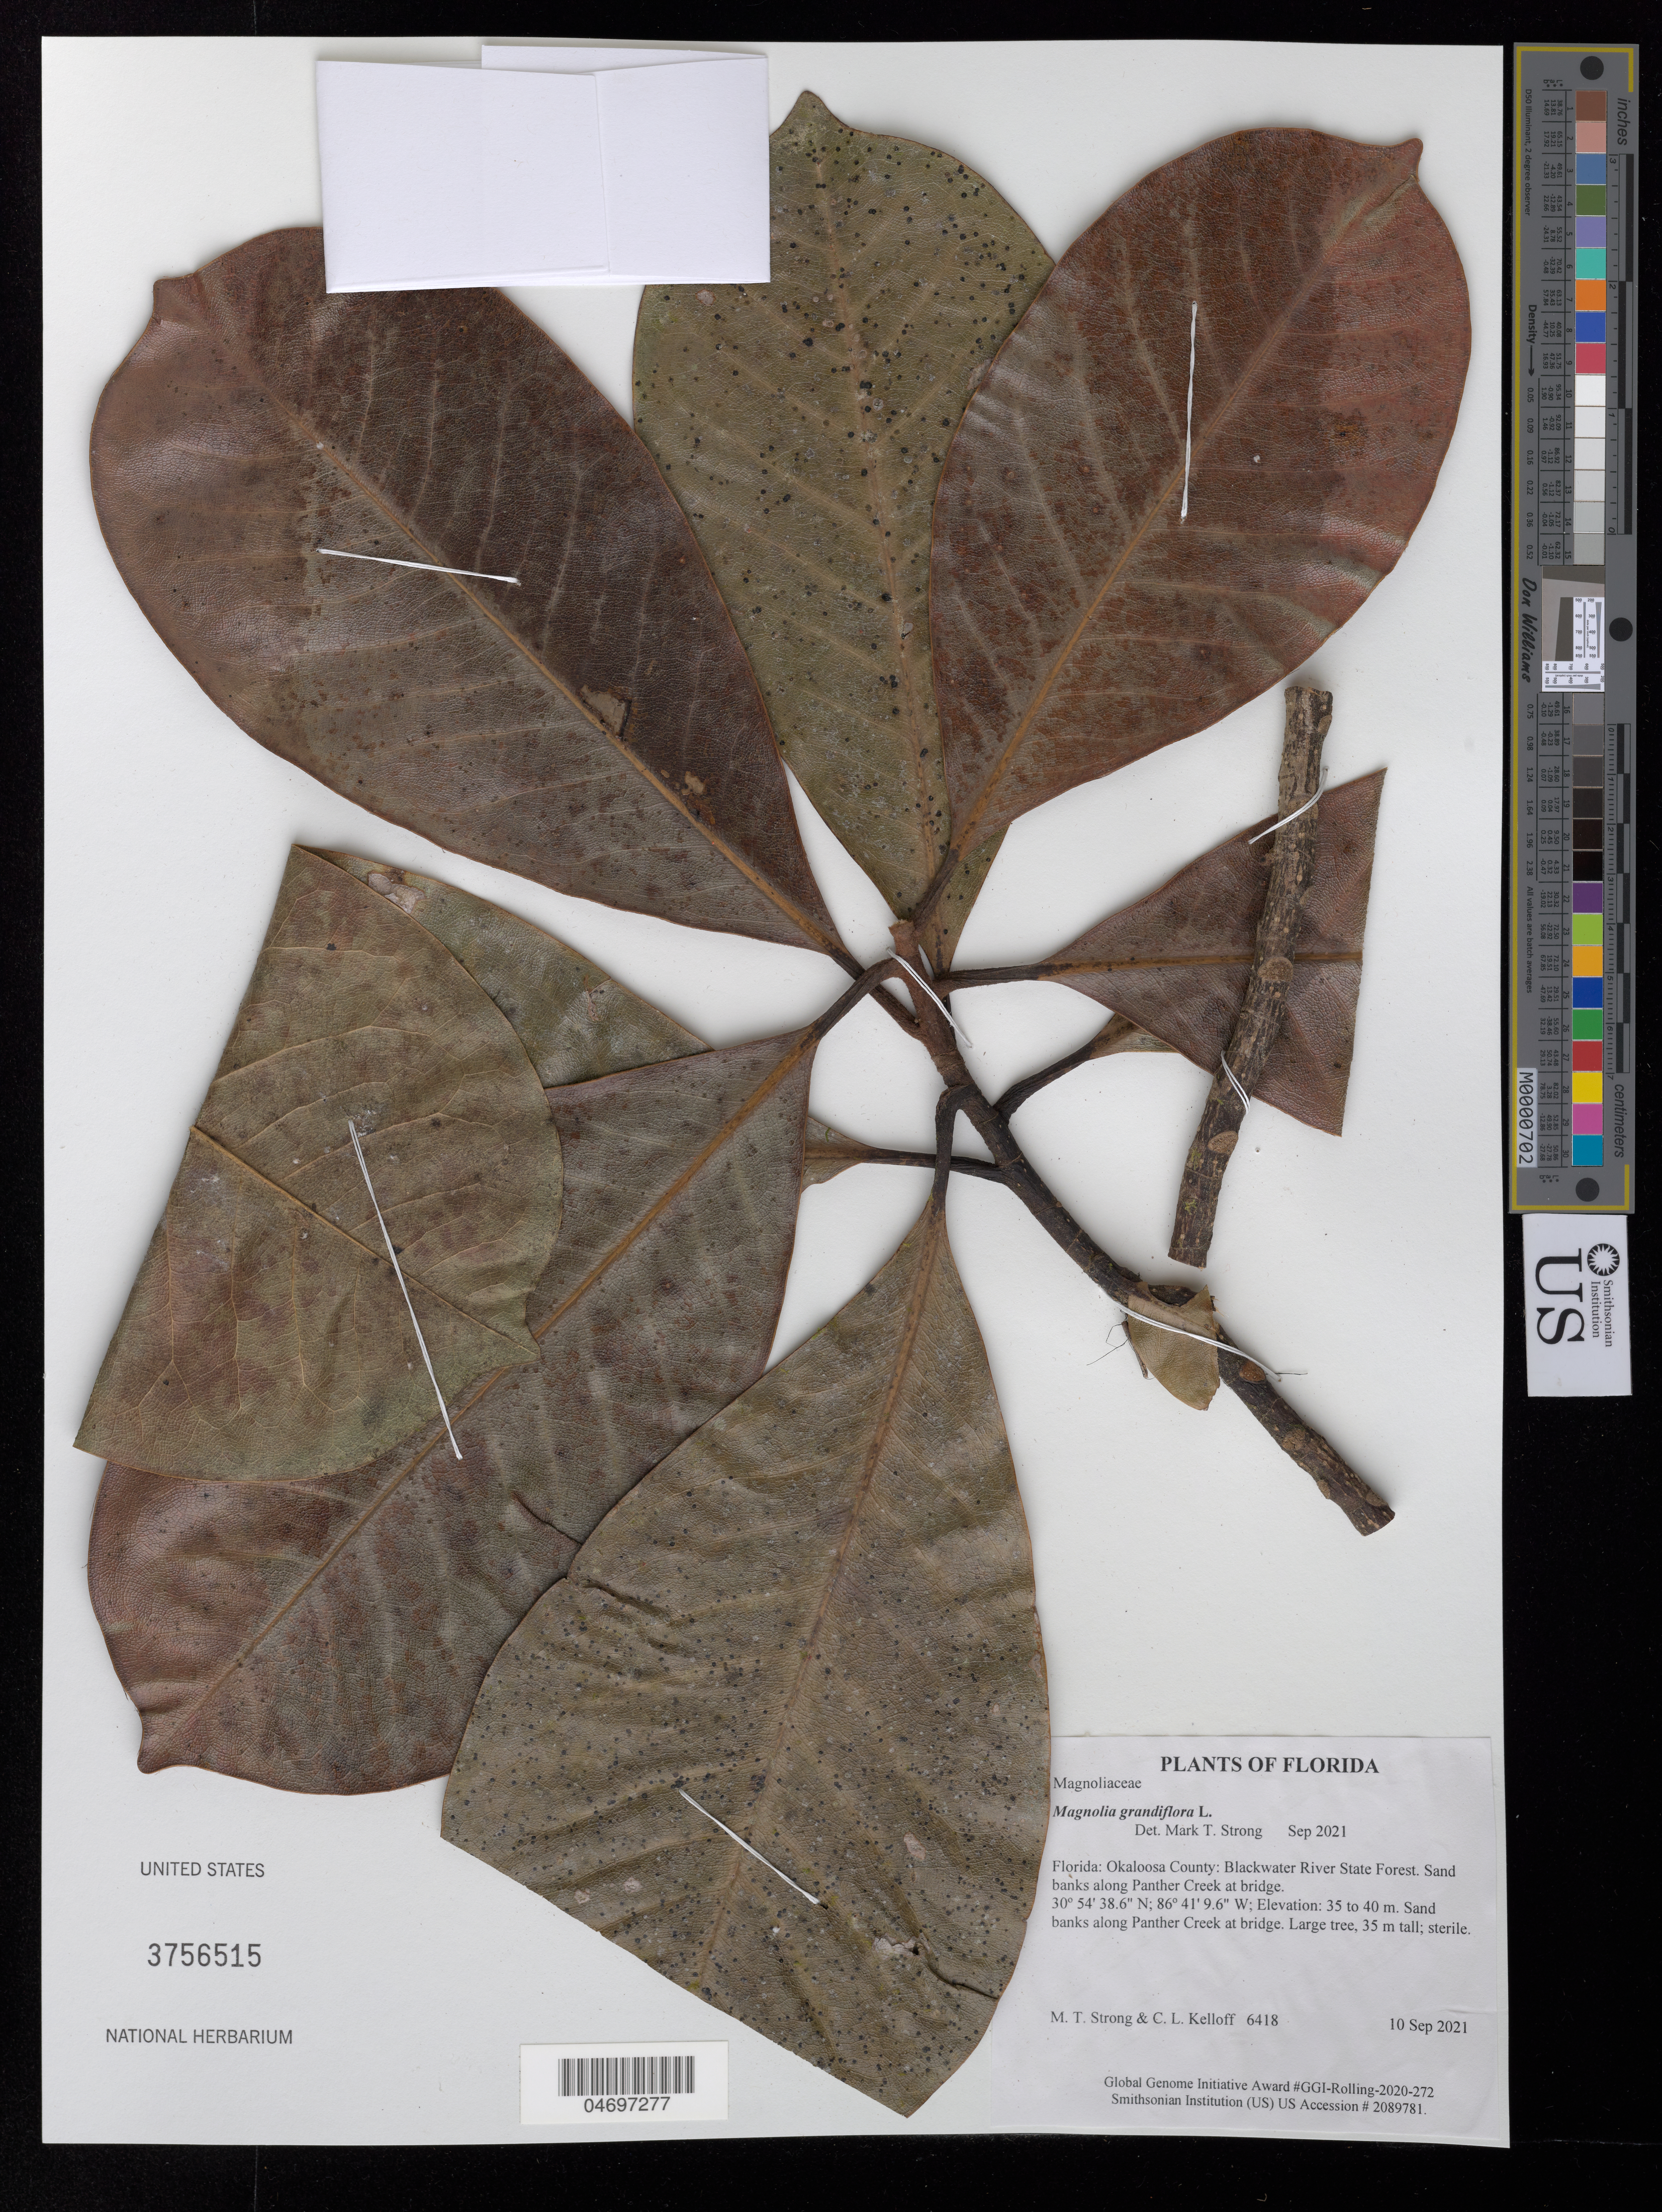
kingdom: Plantae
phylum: Tracheophyta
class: Magnoliopsida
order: Magnoliales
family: Magnoliaceae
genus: Magnolia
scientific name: Magnolia grandiflora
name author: L.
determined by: Strong, Mark T.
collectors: M. T. Strong & C. L. Kelloff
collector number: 6418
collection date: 2021-09-10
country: United States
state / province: Florida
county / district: Okaloosa County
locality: Blackwater River State Forest. Sand banks along Panther Creek at bridge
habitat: Sand banks along Panther Creek at bridge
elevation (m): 35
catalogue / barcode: US 3756515